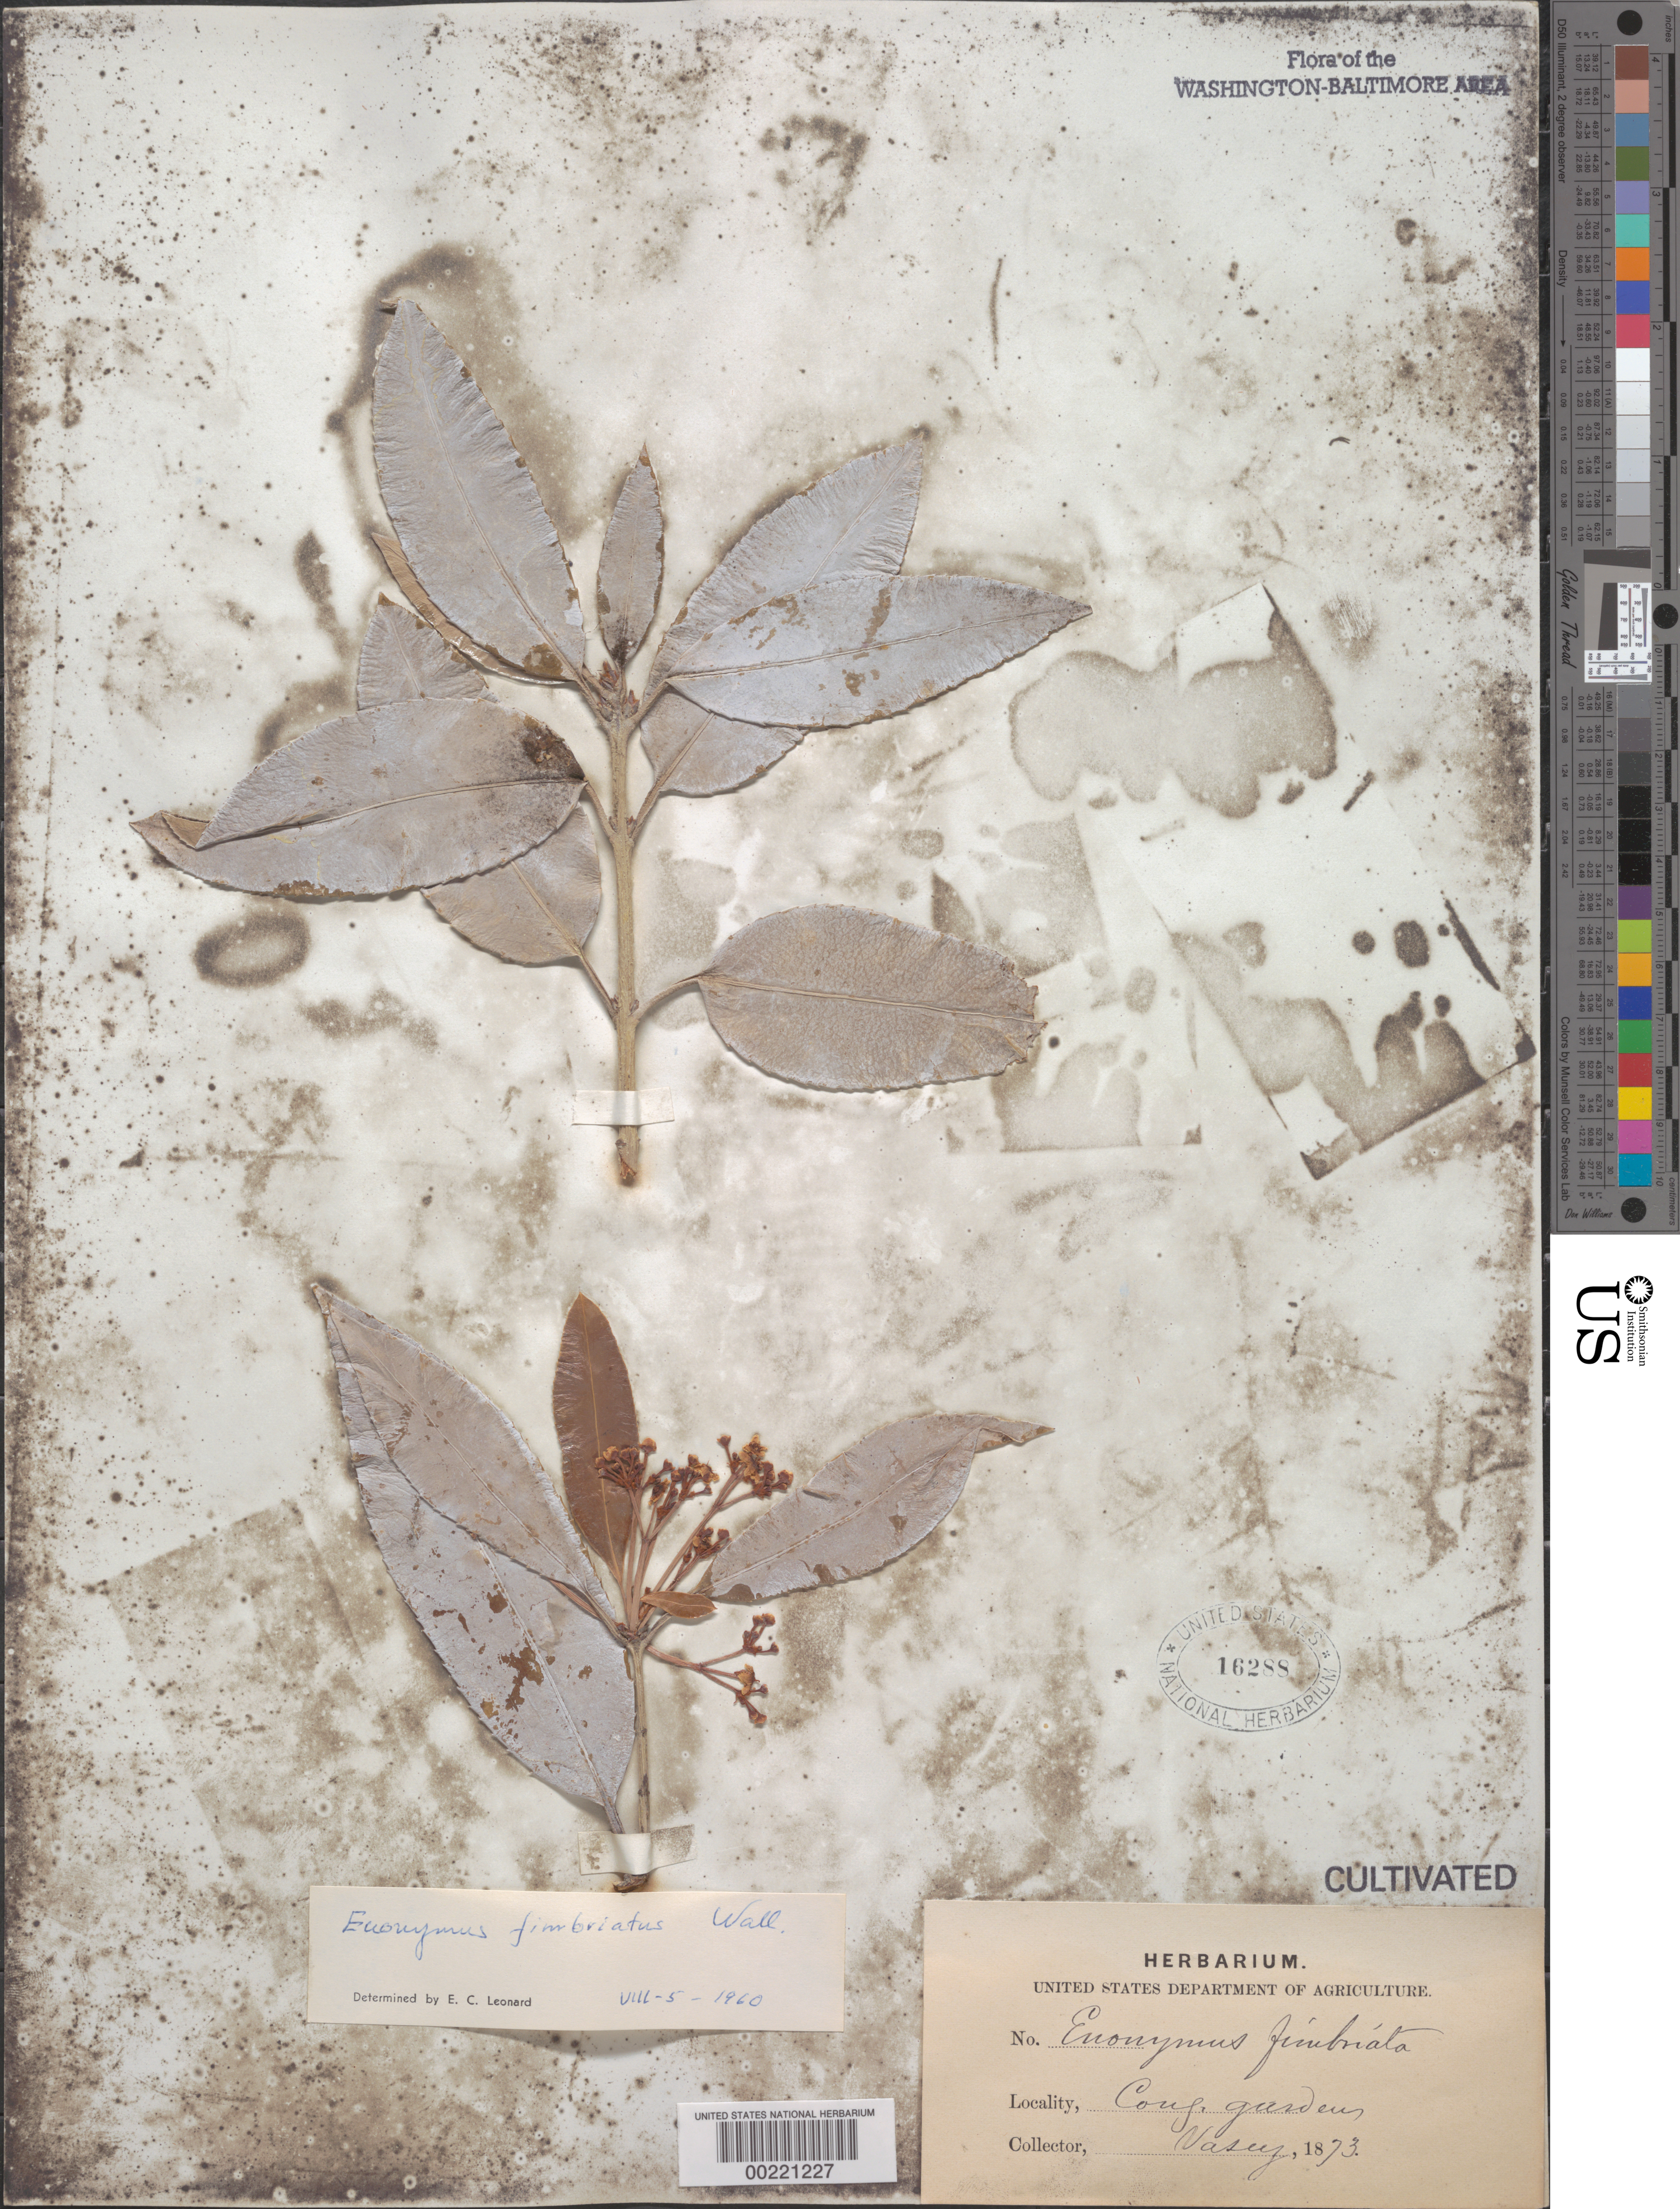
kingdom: Plantae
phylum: Tracheophyta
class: Magnoliopsida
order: Celastrales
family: Celastraceae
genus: Euonymus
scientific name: Euonymus fimbriatus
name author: Wall.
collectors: G. R. Vasey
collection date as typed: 1873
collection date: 1873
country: United States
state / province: District of Columbia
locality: Congressional Gardens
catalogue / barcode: US 16288